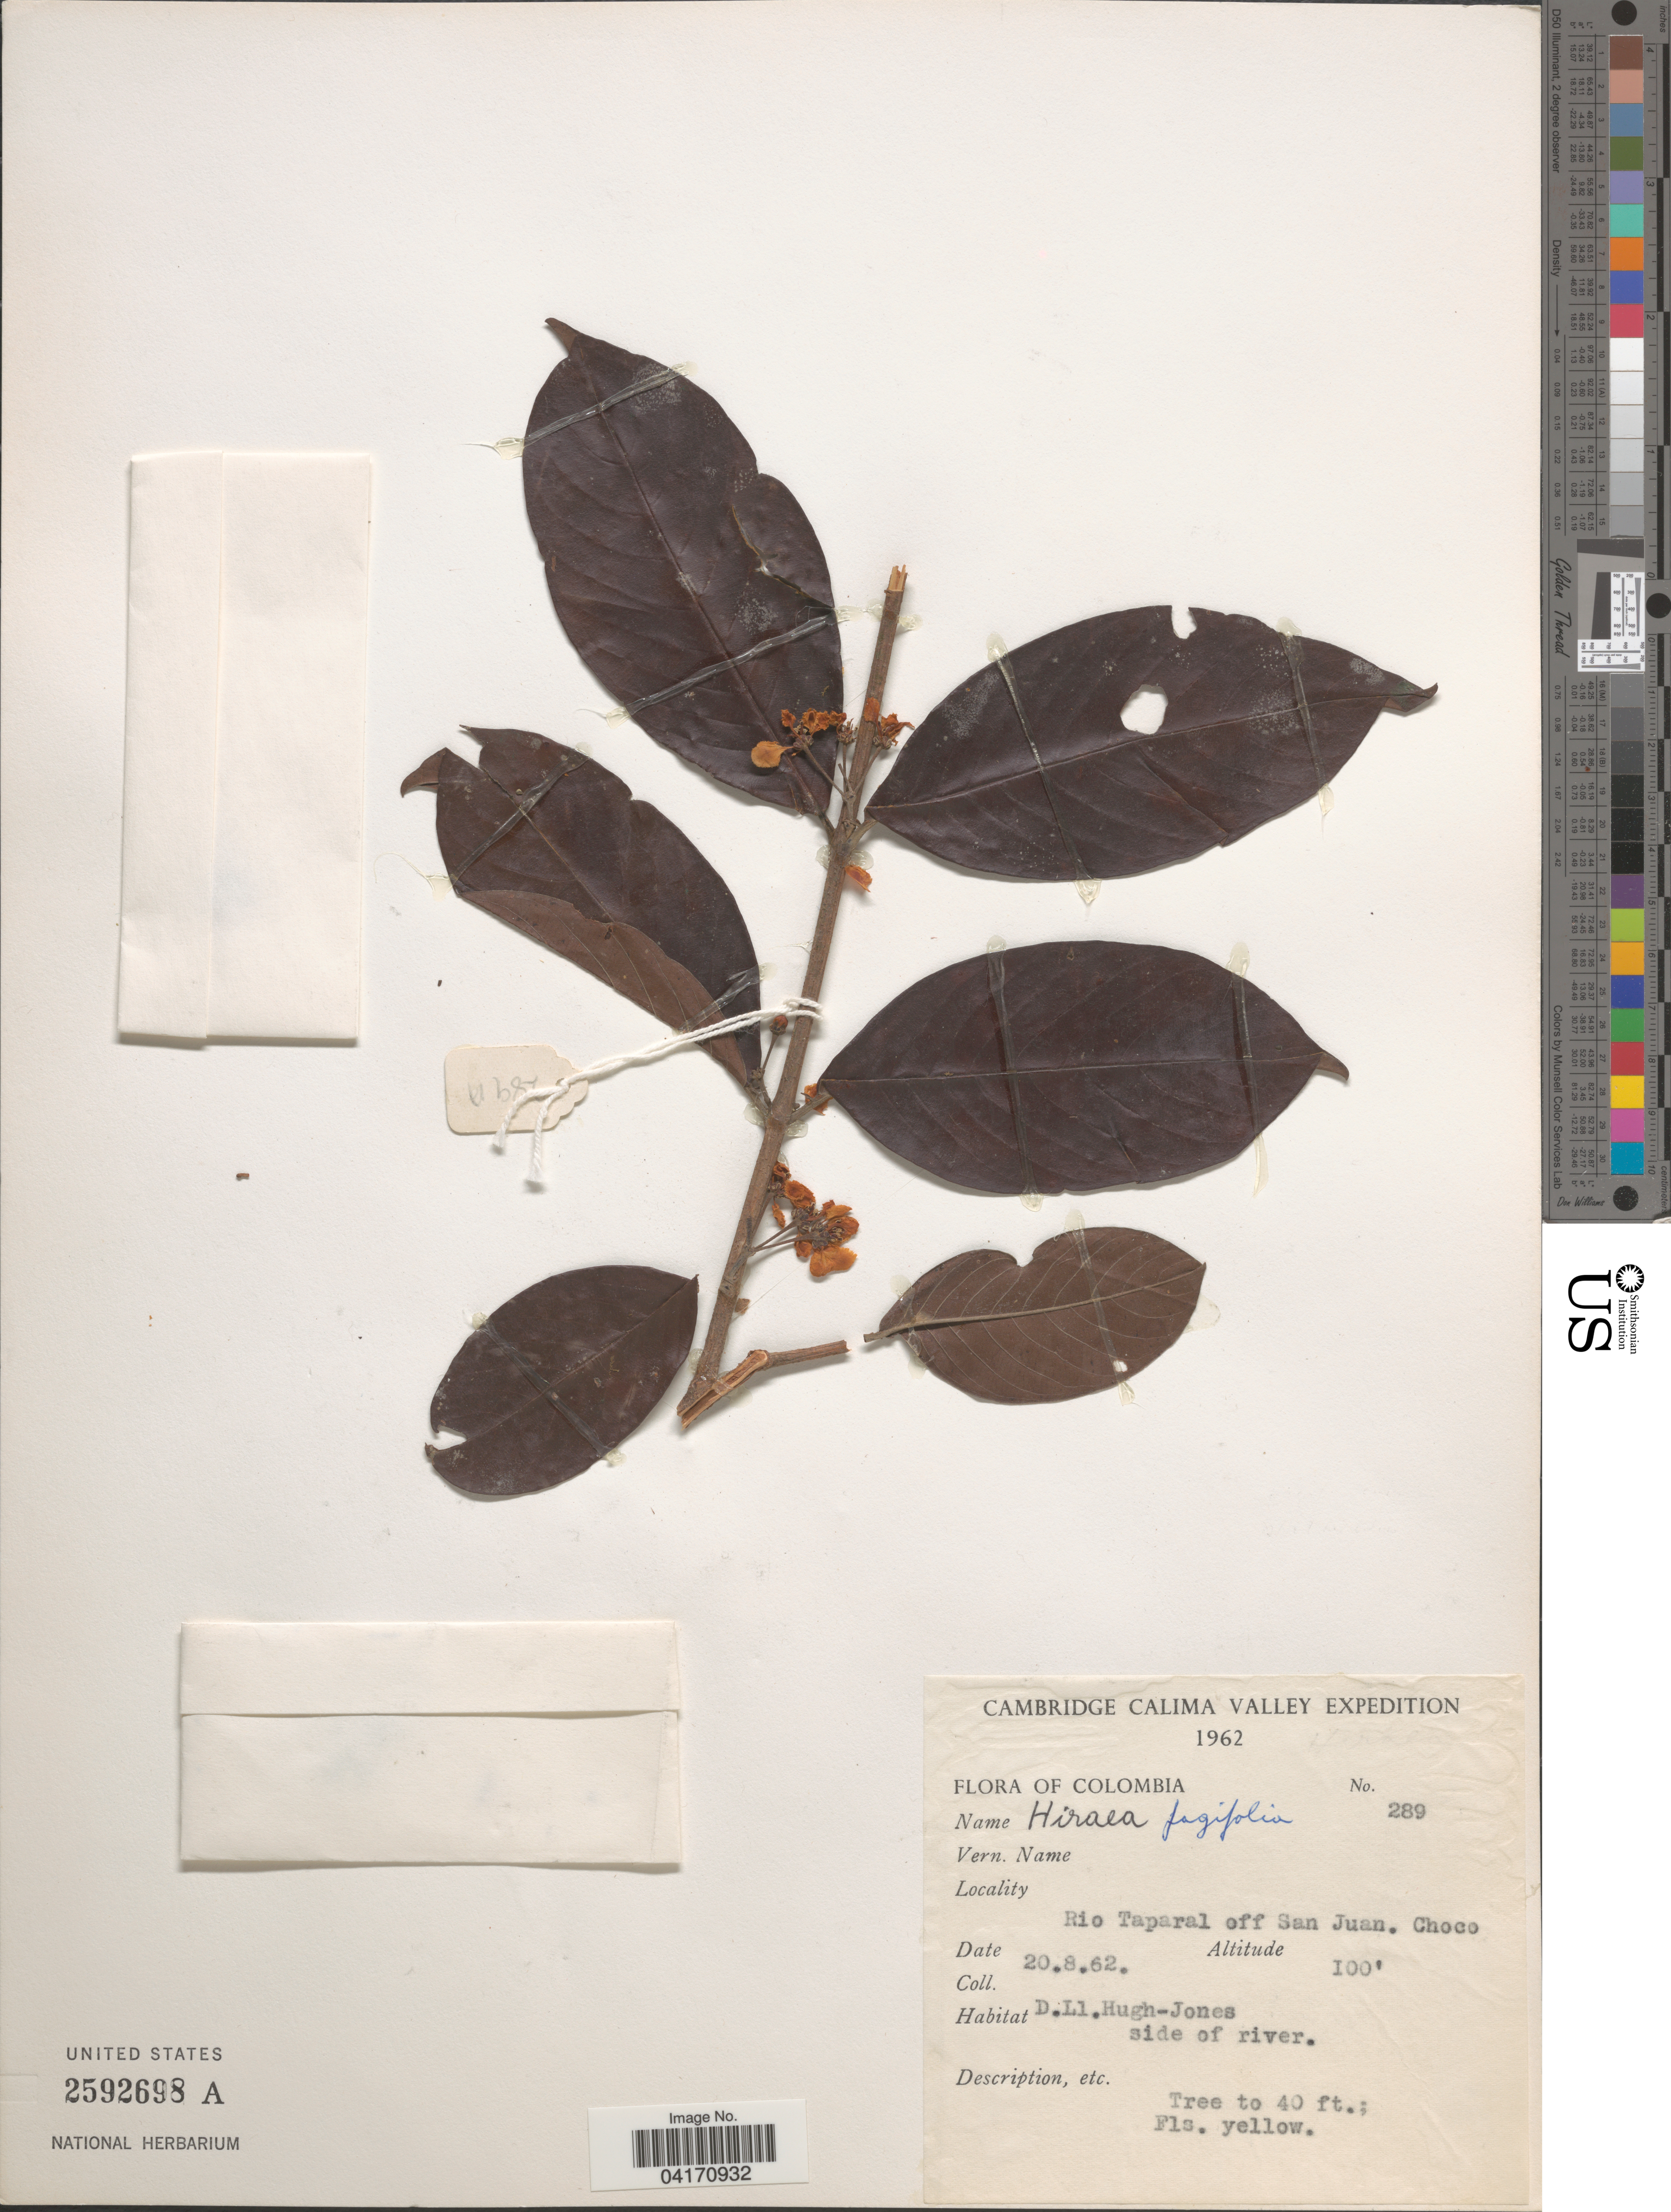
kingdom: Plantae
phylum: Tracheophyta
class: Magnoliopsida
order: Malpighiales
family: Malpighiaceae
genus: Hiraea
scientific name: Hiraea fagifolia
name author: (DC.) A. Juss.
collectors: D. Hugh-Jones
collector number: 289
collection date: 1962-08-20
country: Colombia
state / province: Chocó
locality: Cambridge Calima Valley Expedition 1962. Rio Taparal off San Juan.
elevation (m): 30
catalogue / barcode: US 2592698A